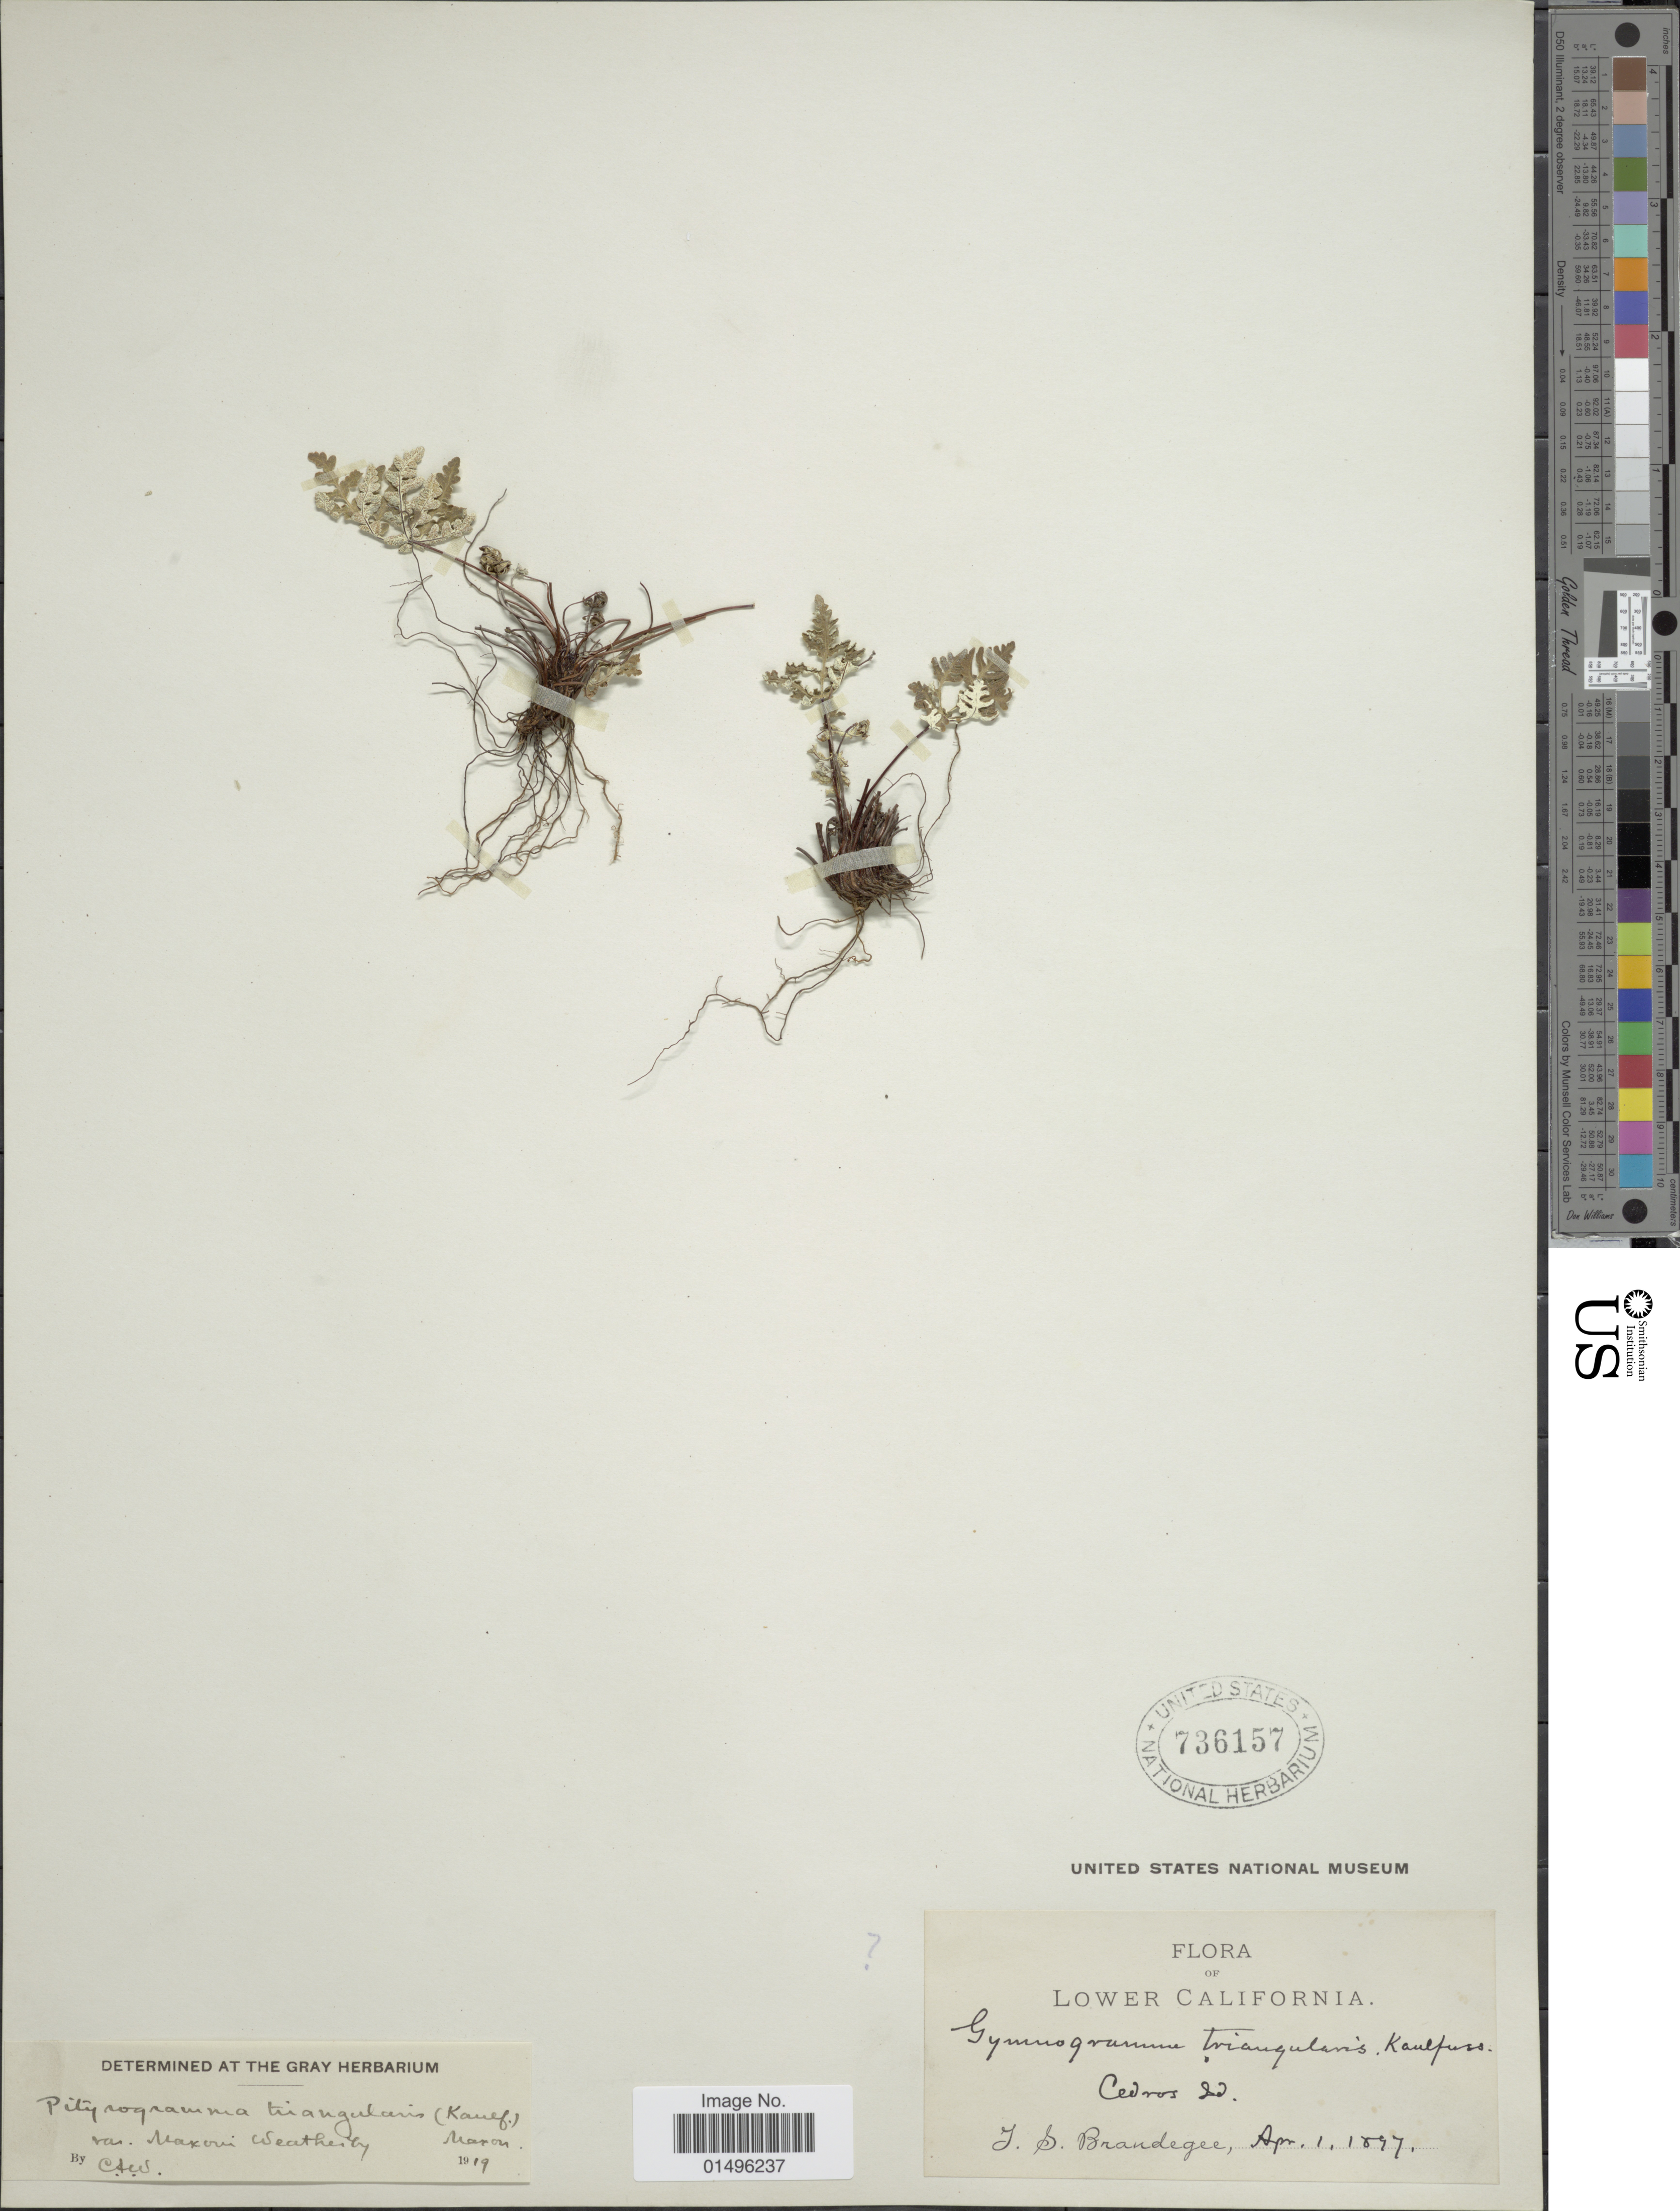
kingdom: Plantae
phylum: Tracheophyta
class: Polypodiopsida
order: Polypodiales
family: Pteridaceae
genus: Pentagramma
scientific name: Pentagramma maxonii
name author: (Weath.) Schuettp. & Windham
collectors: J. S. Brandegee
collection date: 1897-04-01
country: Mexico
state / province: Baja California Norte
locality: Lower California, Cedros Is.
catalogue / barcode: US 736157